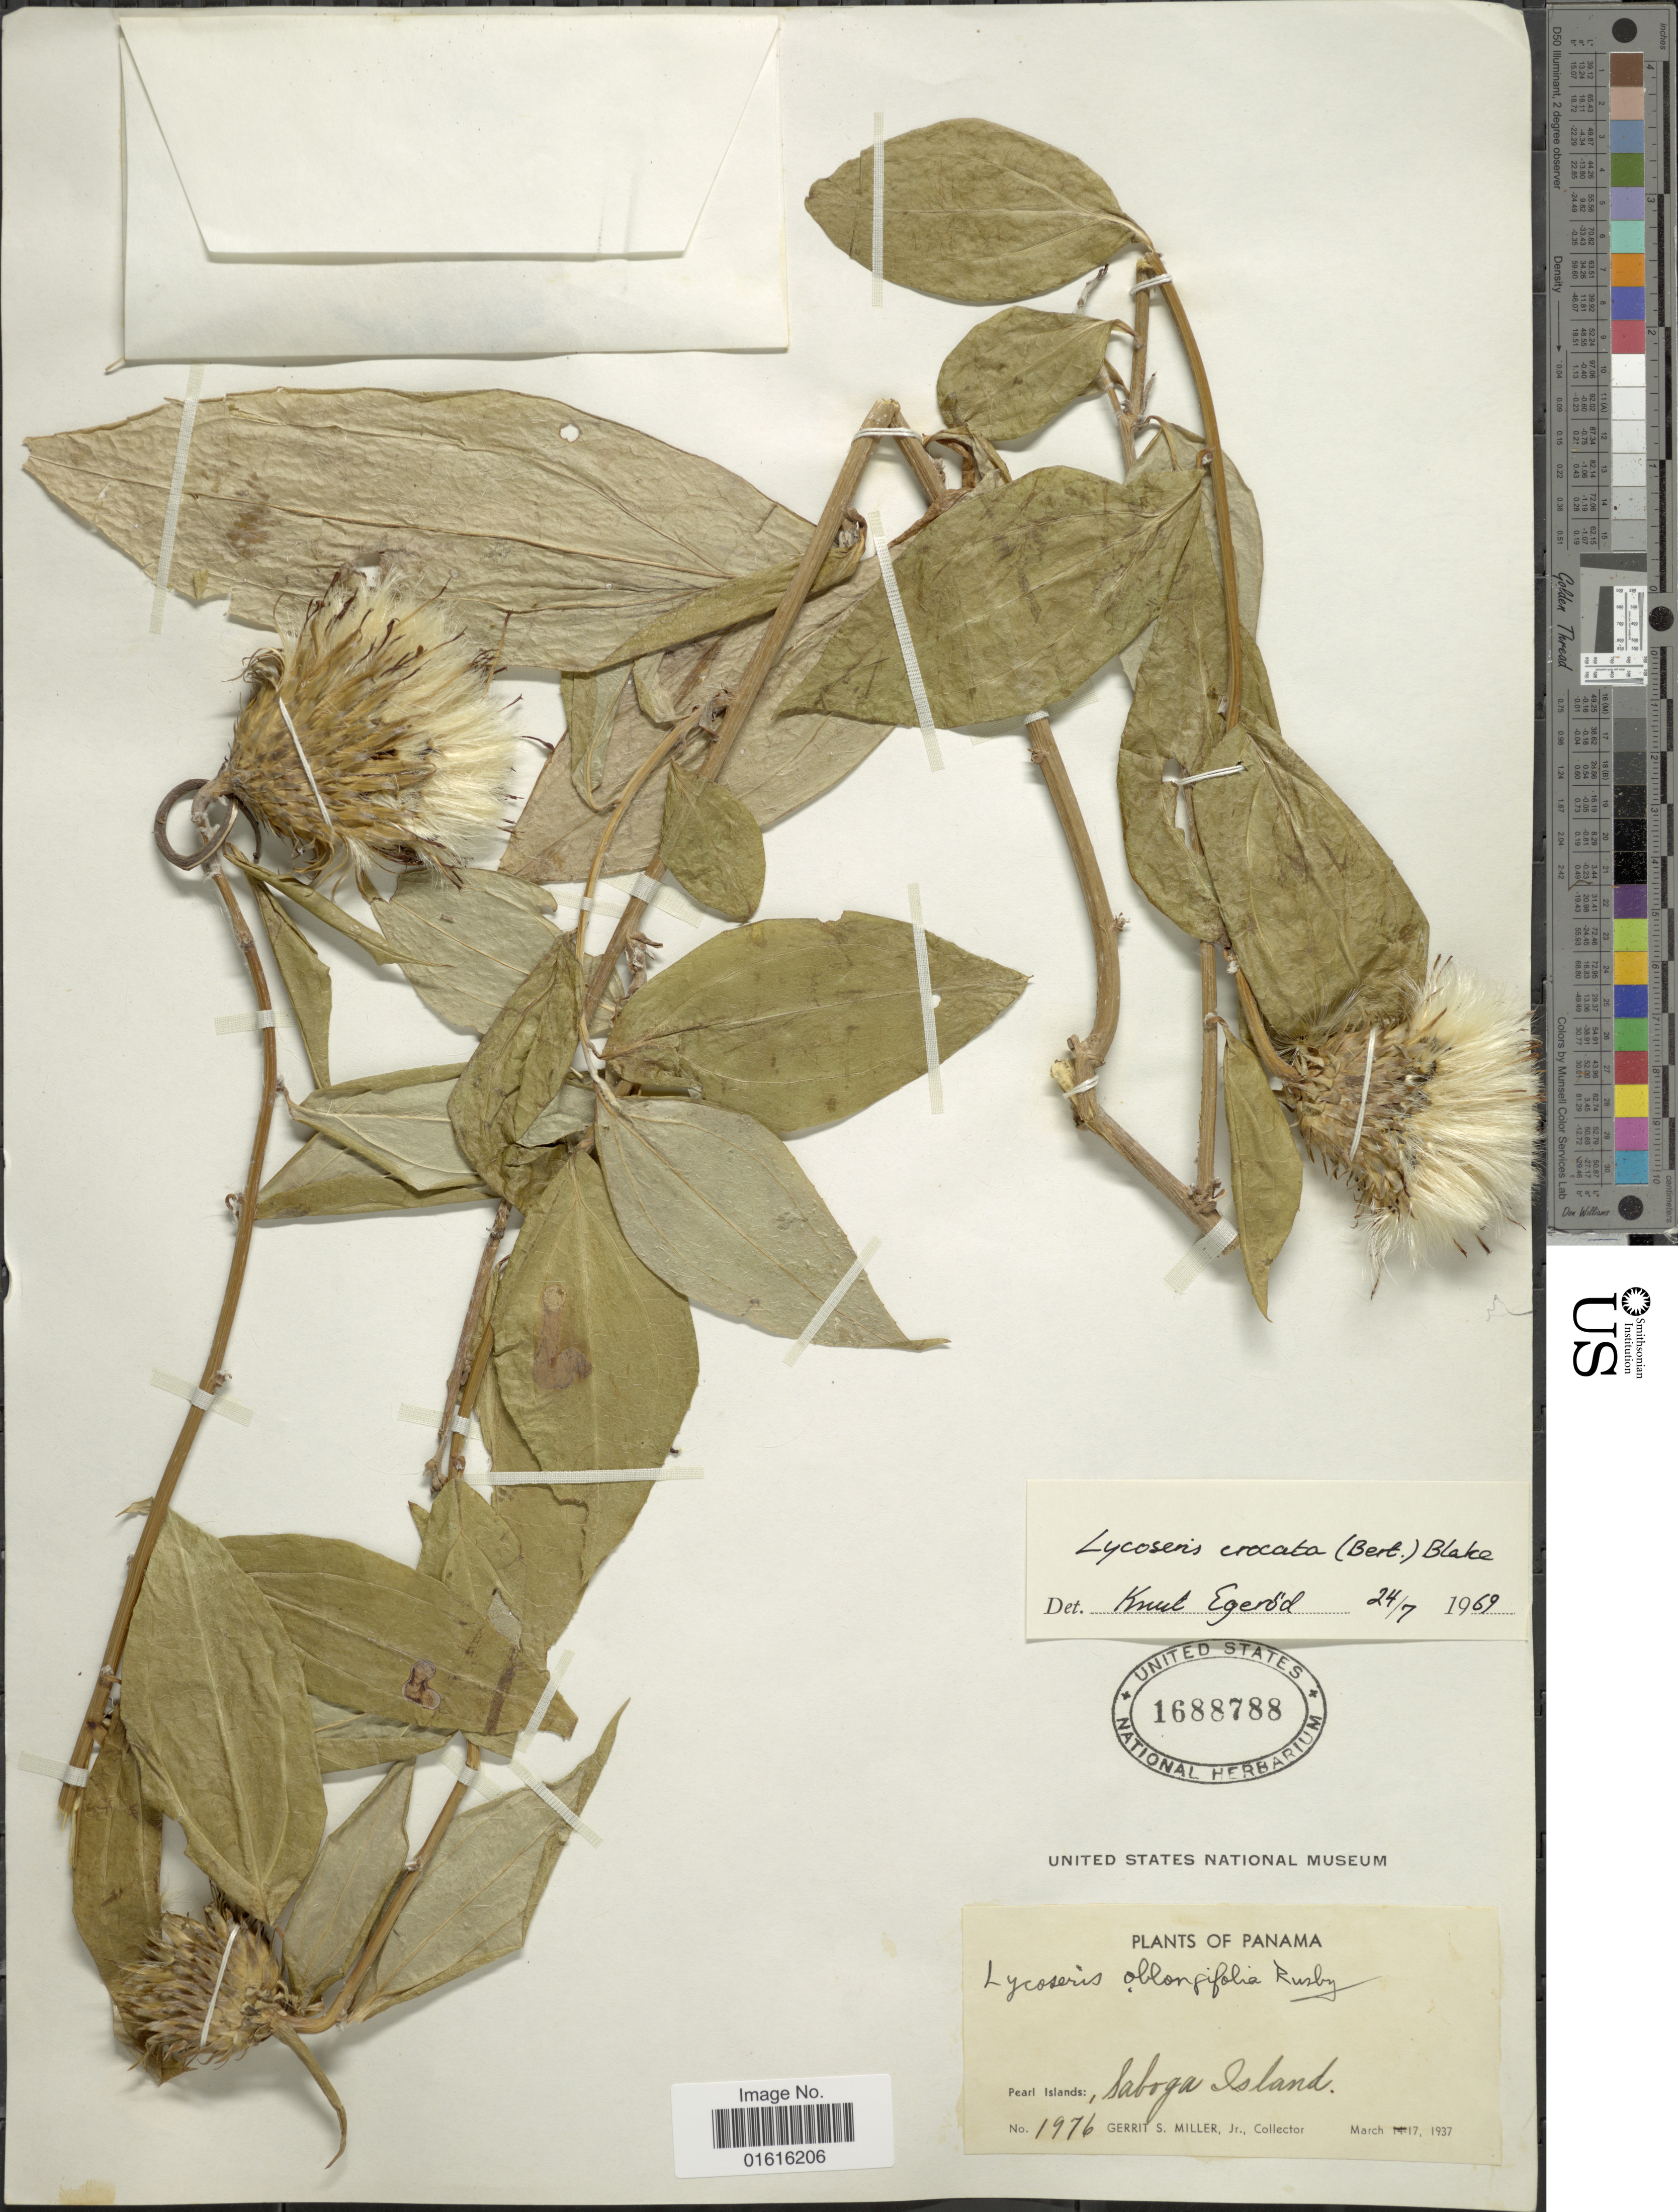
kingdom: Plantae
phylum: Tracheophyta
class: Magnoliopsida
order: Asterales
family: Asteraceae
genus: Lycoseris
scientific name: Lycoseris crocata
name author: S.F. Blake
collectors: G. S. Miller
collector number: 1976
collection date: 1937-03-17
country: Panama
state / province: Panamá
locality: Panama. Pearl Islands: Saboga Island.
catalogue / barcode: US 1688788